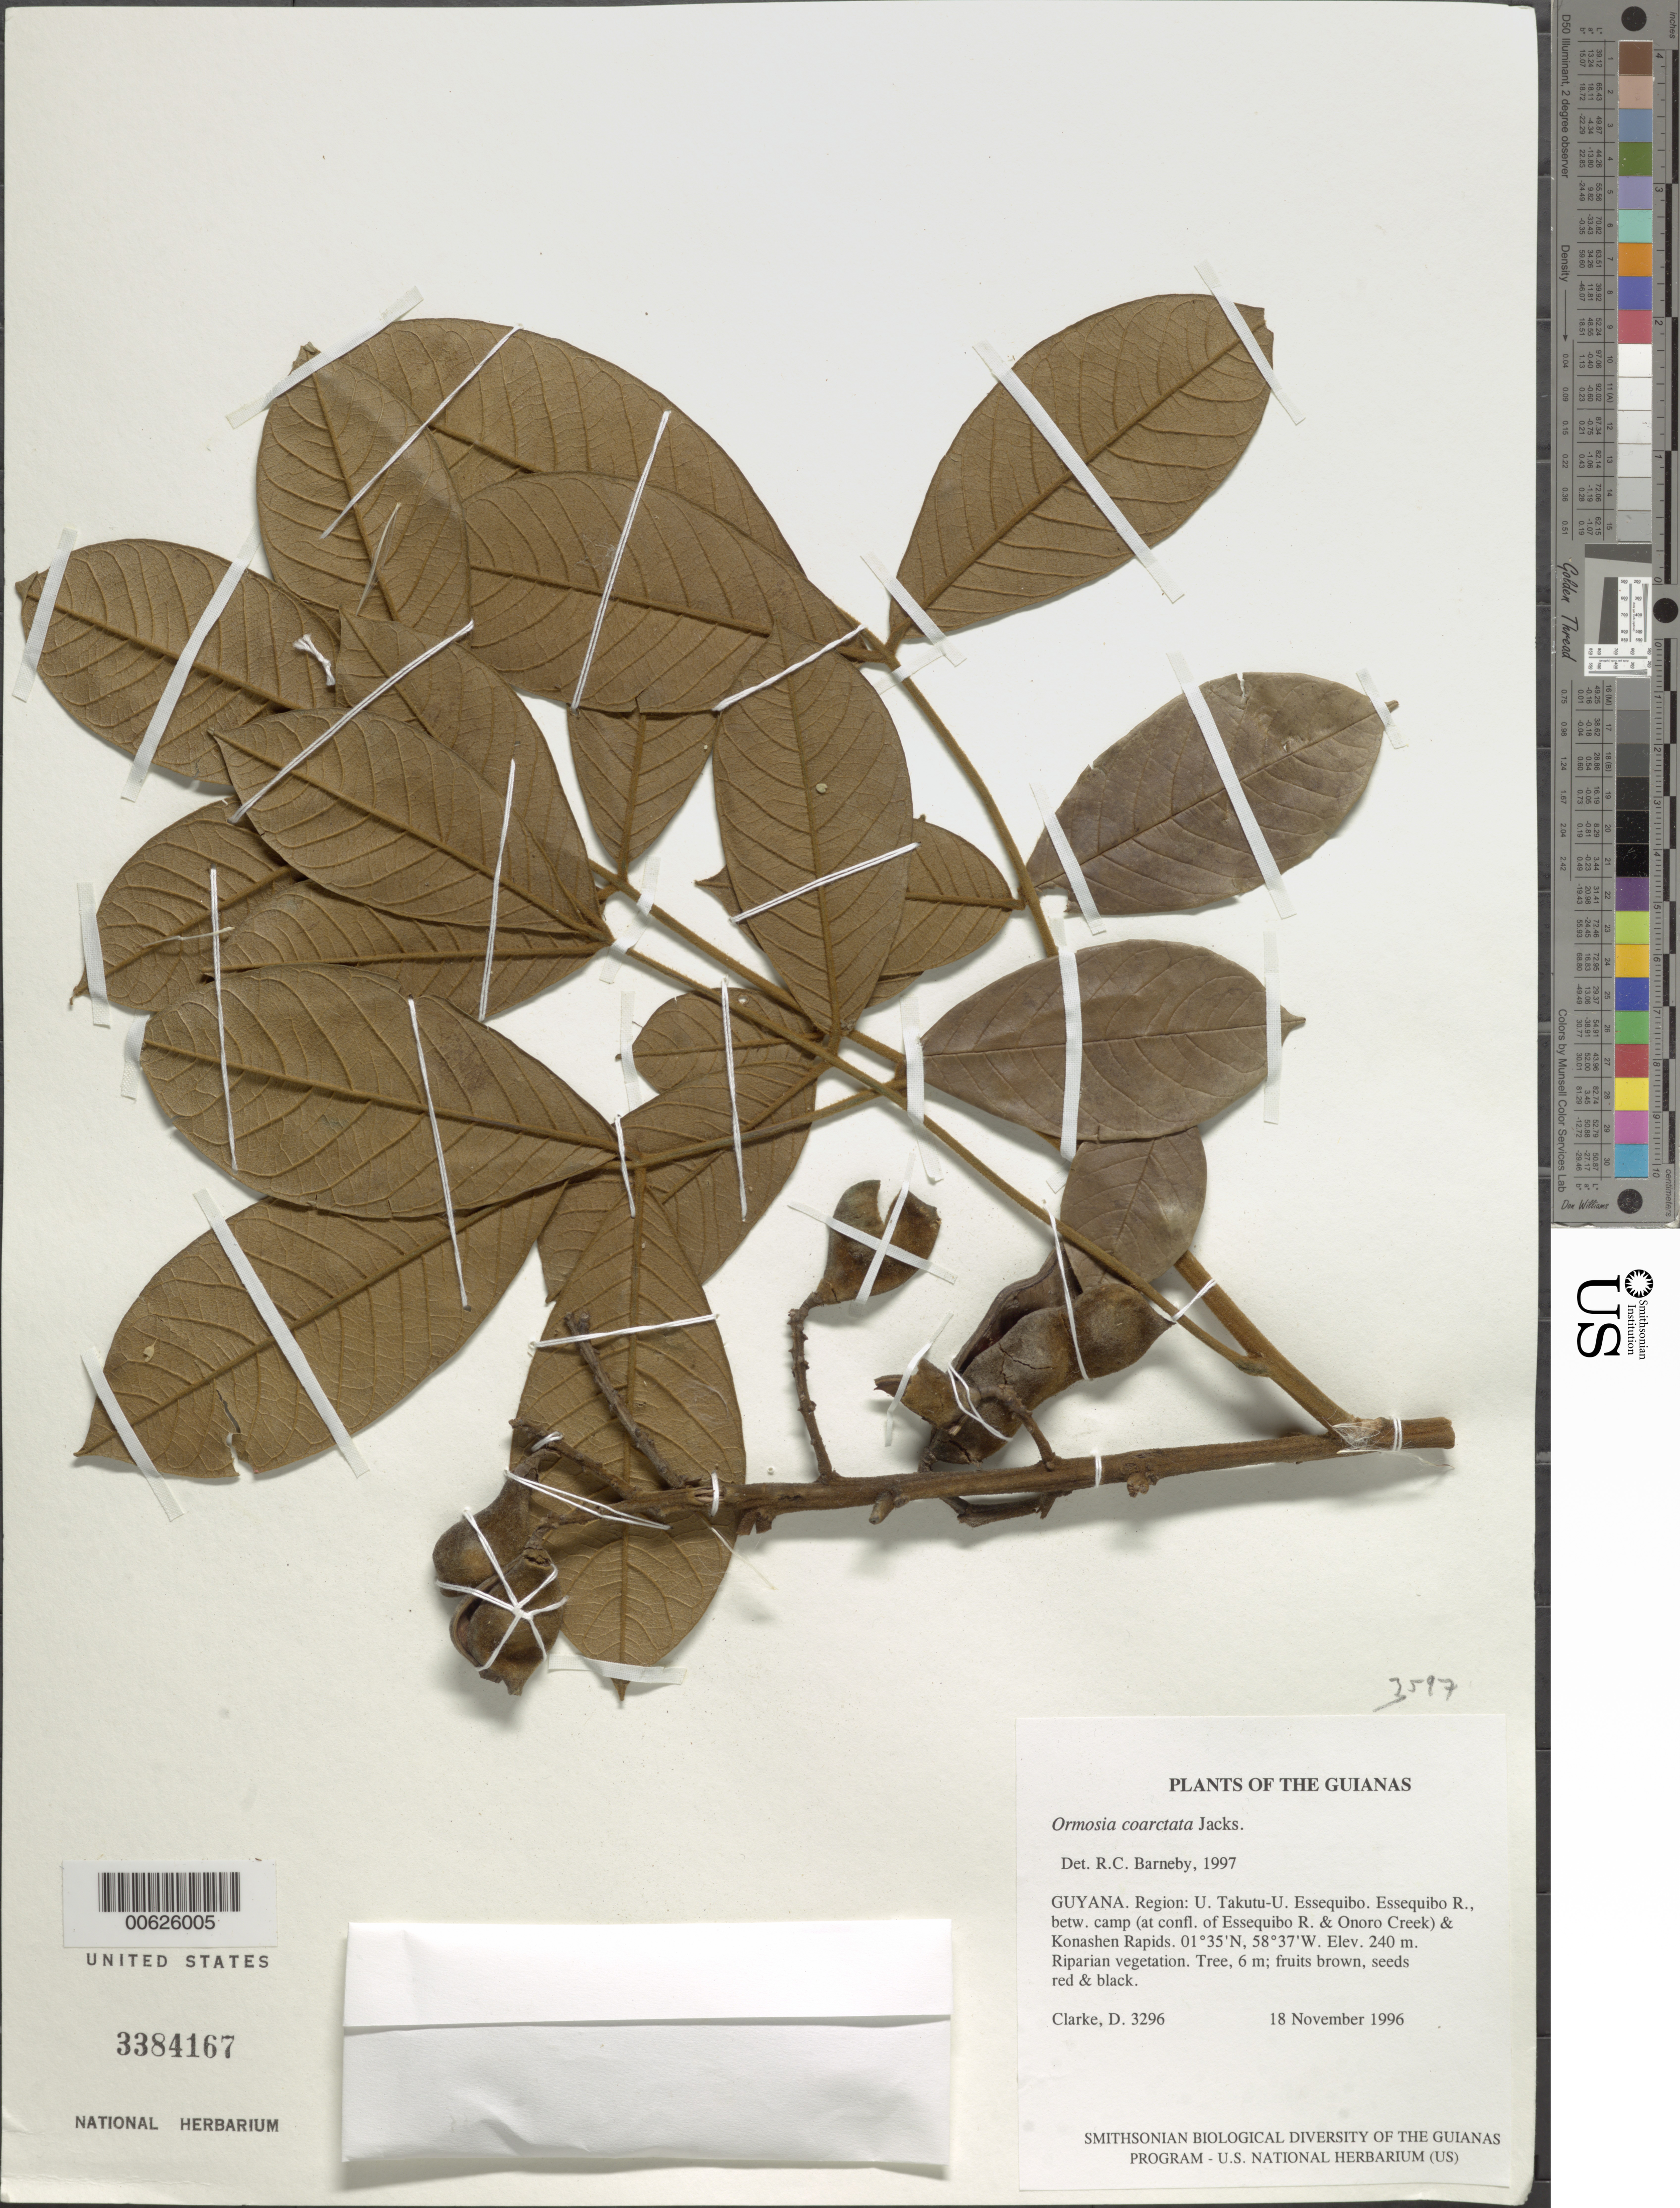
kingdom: Plantae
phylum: Tracheophyta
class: Magnoliopsida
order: Fabales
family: Fabaceae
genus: Ormosia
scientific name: Ormosia coarctata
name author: Jacks.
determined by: Barneby, Rupert C., (NY)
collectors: H. D. Clarke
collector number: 3296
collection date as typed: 18 November 1996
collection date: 1996-11-18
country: Guyana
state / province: U. Takutu-U. Essequibo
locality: Essequibo R., betw. camp (at confl. of Essequibo R. & Onoro Creek) & Konashen Rapids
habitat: Riparian vegetation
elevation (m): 240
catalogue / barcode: US 3384167